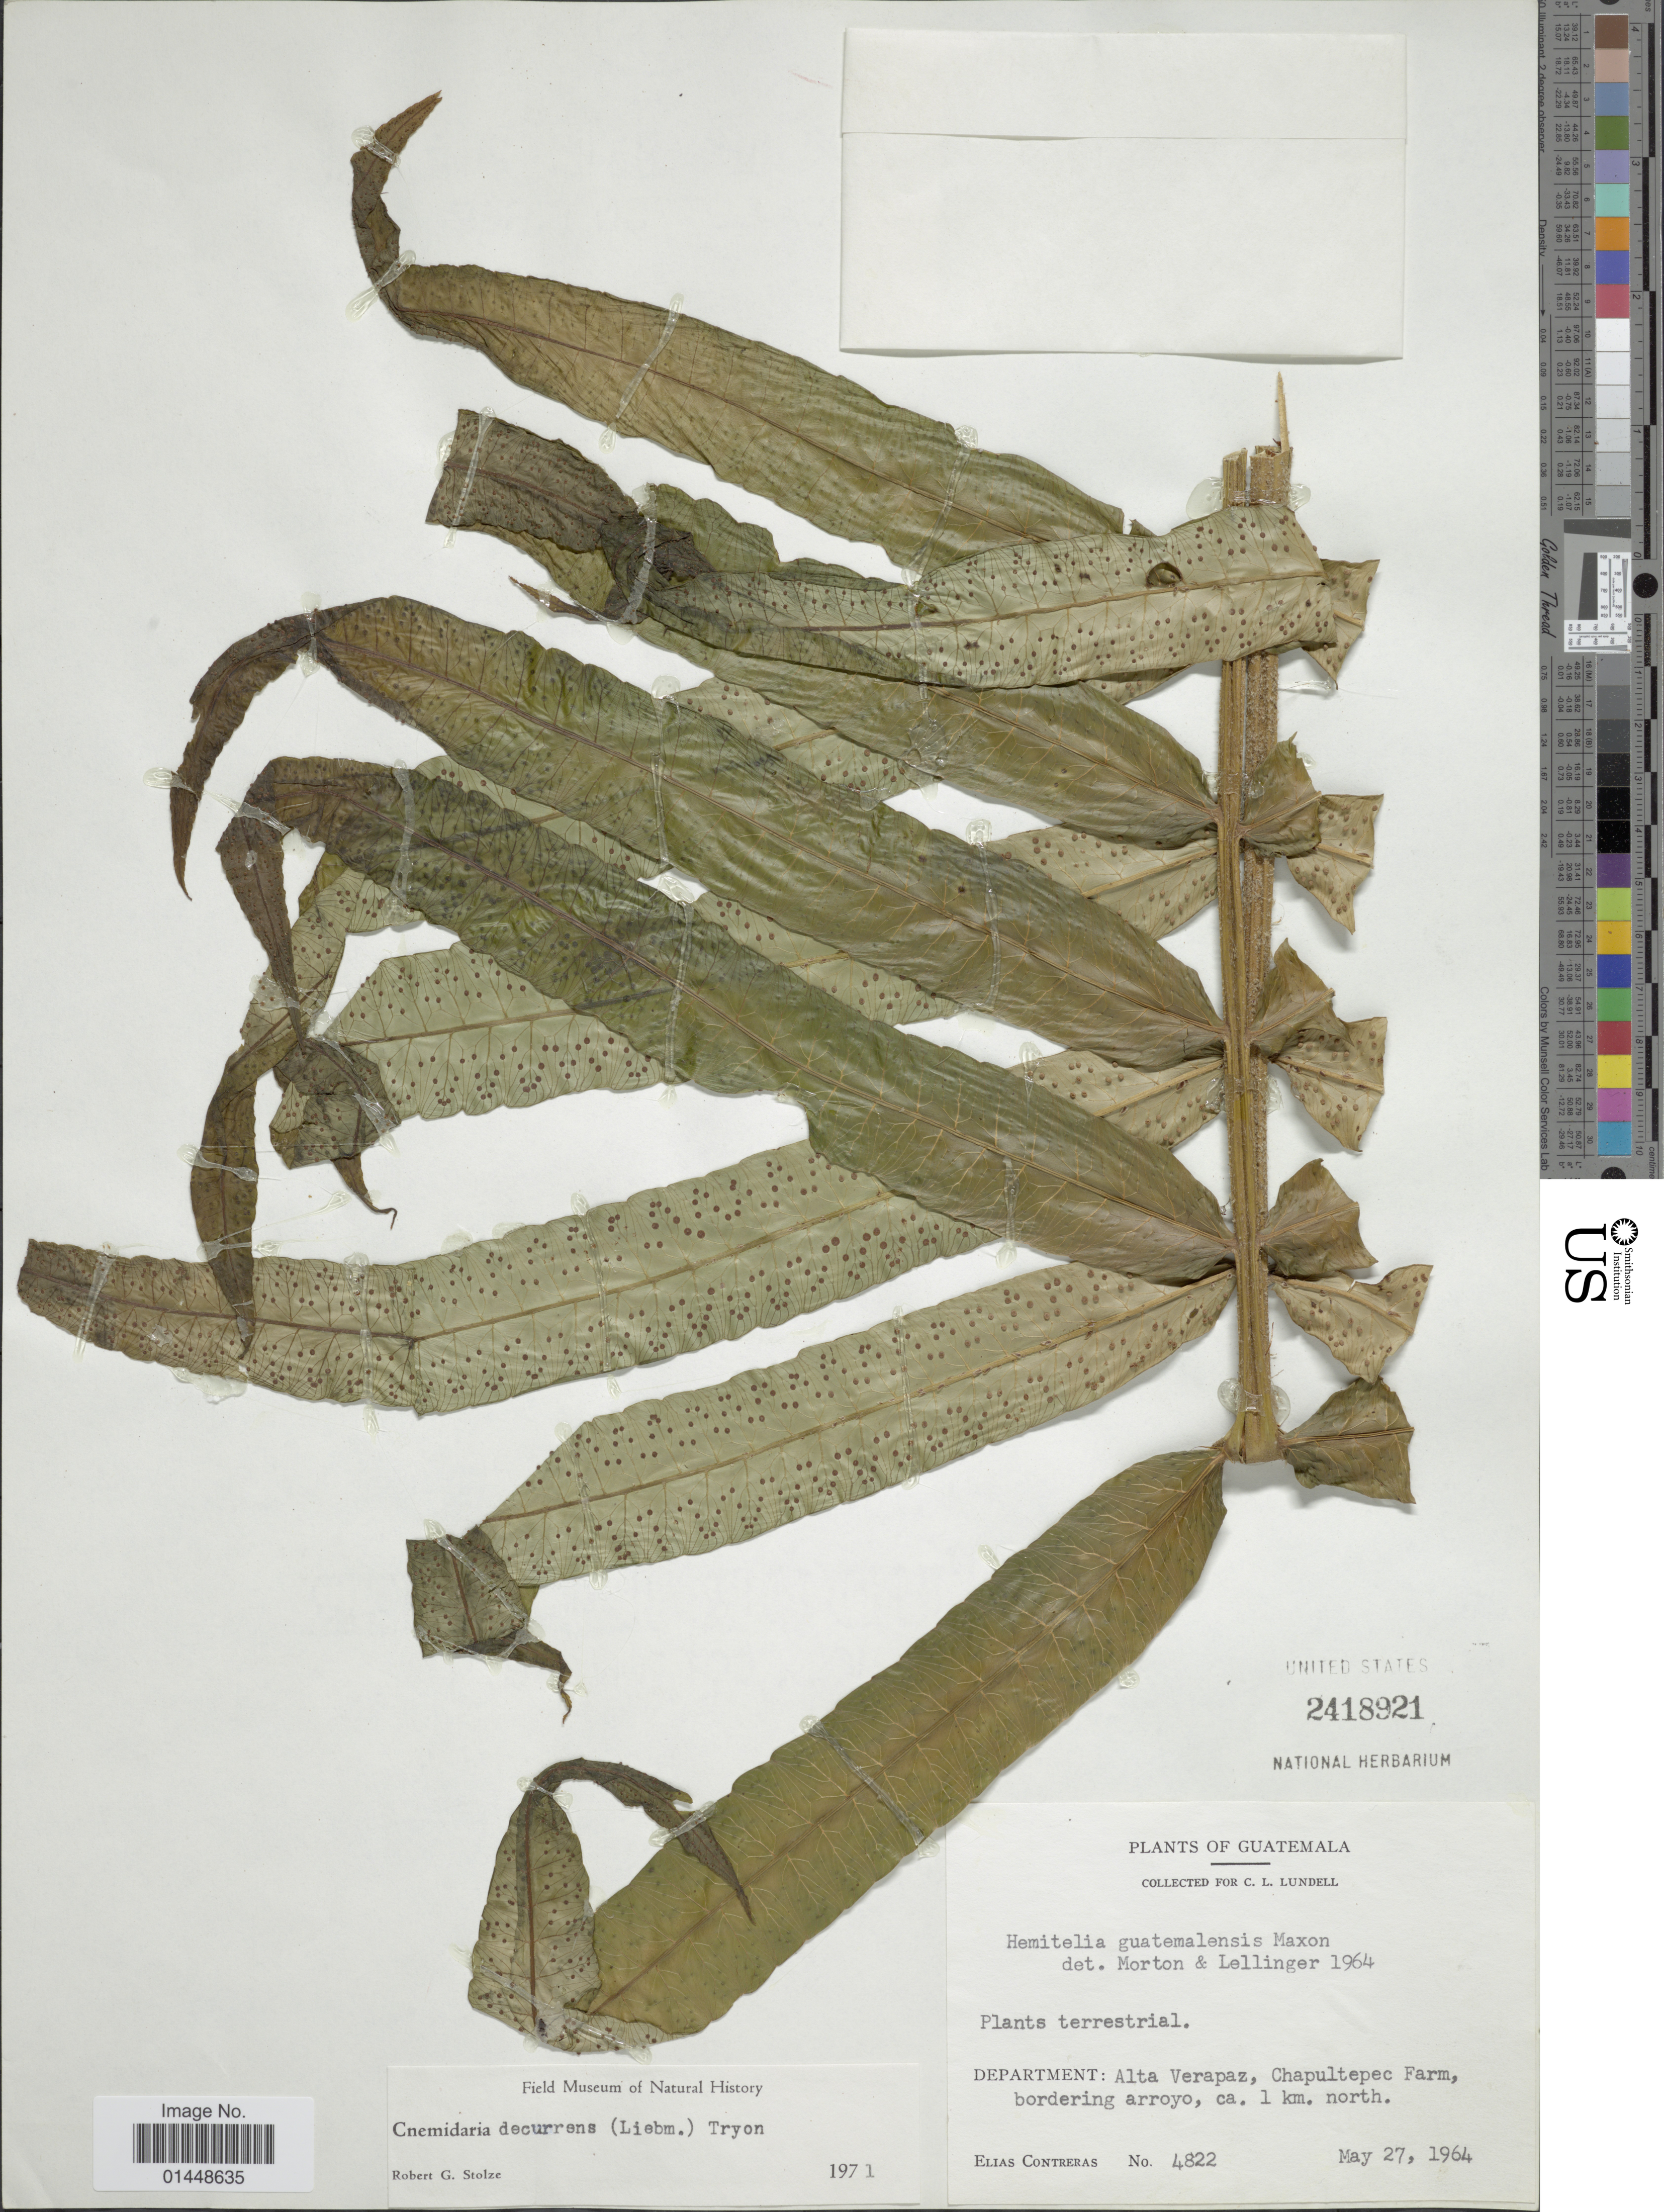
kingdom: Plantae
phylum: Tracheophyta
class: Polypodiopsida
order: Cyatheales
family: Cyatheaceae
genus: Cyathea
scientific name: Cyathea decurrens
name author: (Hook.) Copel.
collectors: E. Contreras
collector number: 4822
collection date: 1964-05-27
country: Guatemala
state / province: Alta Verapaz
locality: Department: Alta Verapaz, Chapultepec Farm, bordering arroyo, ca. 1 km. north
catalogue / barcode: US 2418921